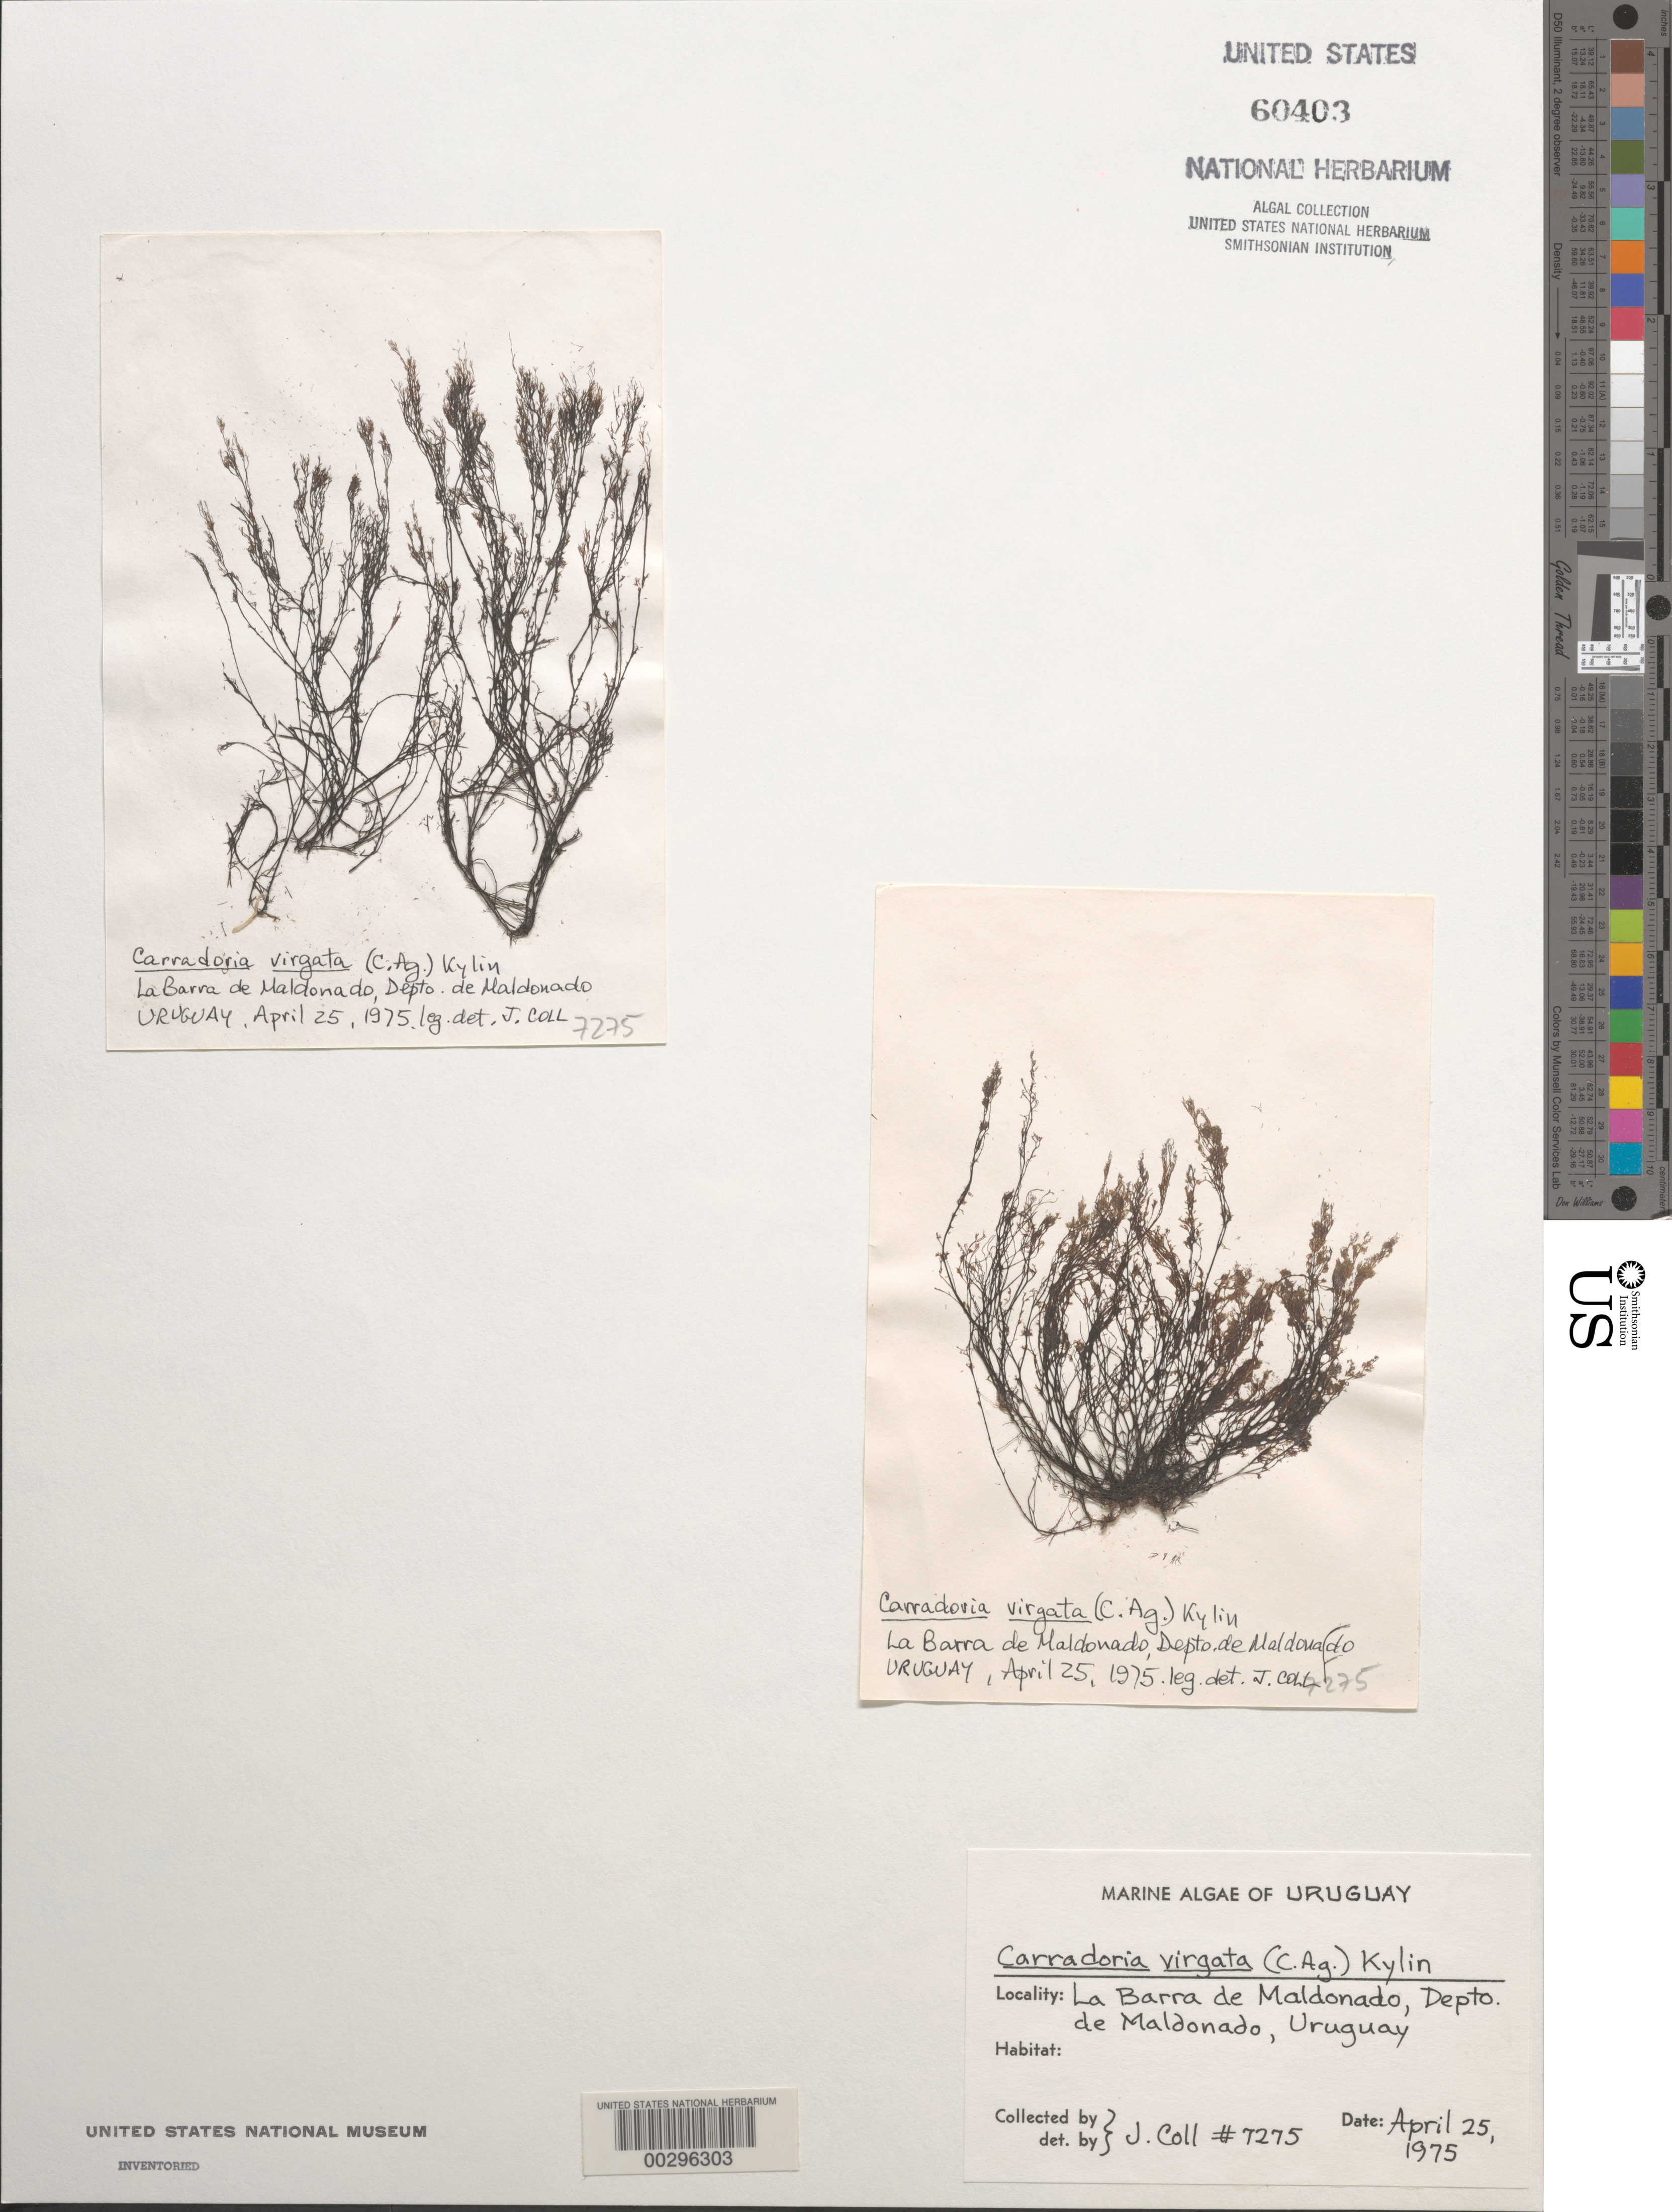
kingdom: Plantae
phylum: Rhodophyta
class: Florideophyceae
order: Ceramiales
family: Rhodomelaceae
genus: Carradoriella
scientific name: Carradoriella virgata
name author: (C. Agardh) P.C. Silva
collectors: J. Coll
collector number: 7275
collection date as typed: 25 Apr 1975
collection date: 1975-04-25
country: Uruguay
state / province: Maldonado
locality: La Barra de Maldonado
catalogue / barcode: US 60403